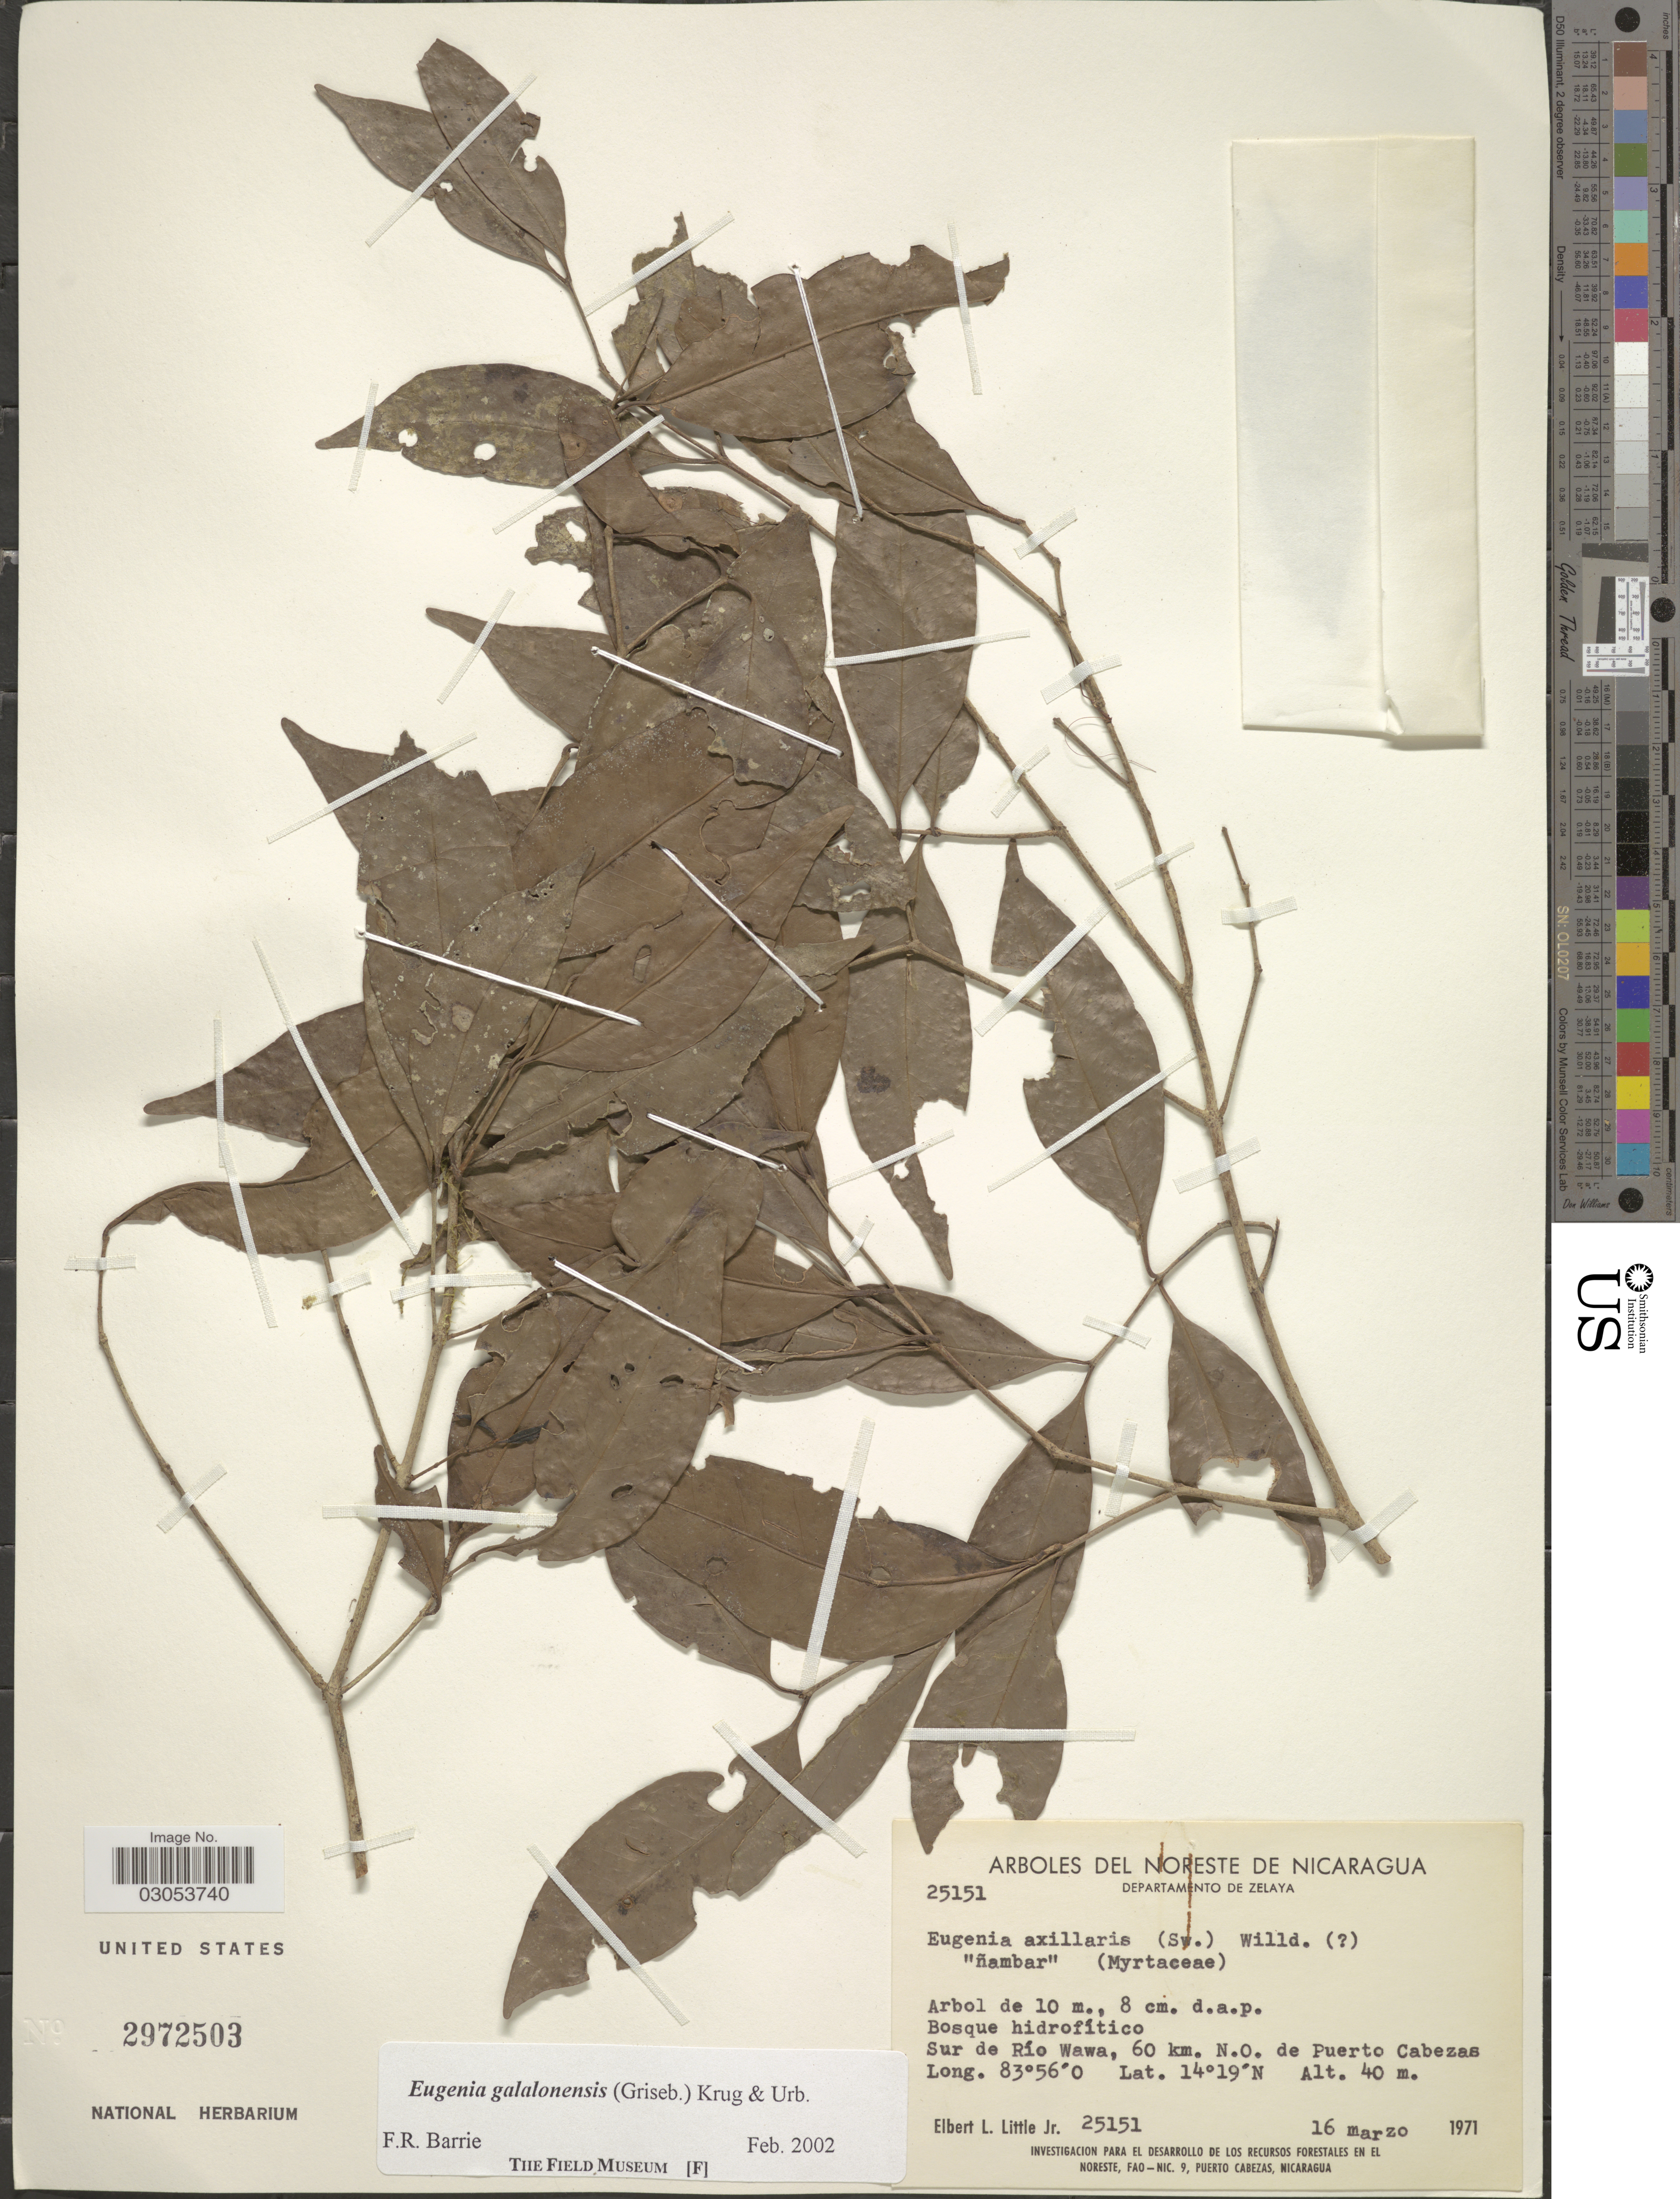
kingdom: Plantae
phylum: Tracheophyta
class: Magnoliopsida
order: Myrtales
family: Myrtaceae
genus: Eugenia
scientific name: Eugenia galalonensis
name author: (Griseb.) Krug & Urb.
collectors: E. L. Little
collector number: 25151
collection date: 1971-03-16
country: Nicaragua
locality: Noreste de Nicaragua. Departamento de Zelaya. Sur de Río Wawa, 60 km. N.O. de Puerto Cabezas.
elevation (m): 40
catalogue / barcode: US 2972503